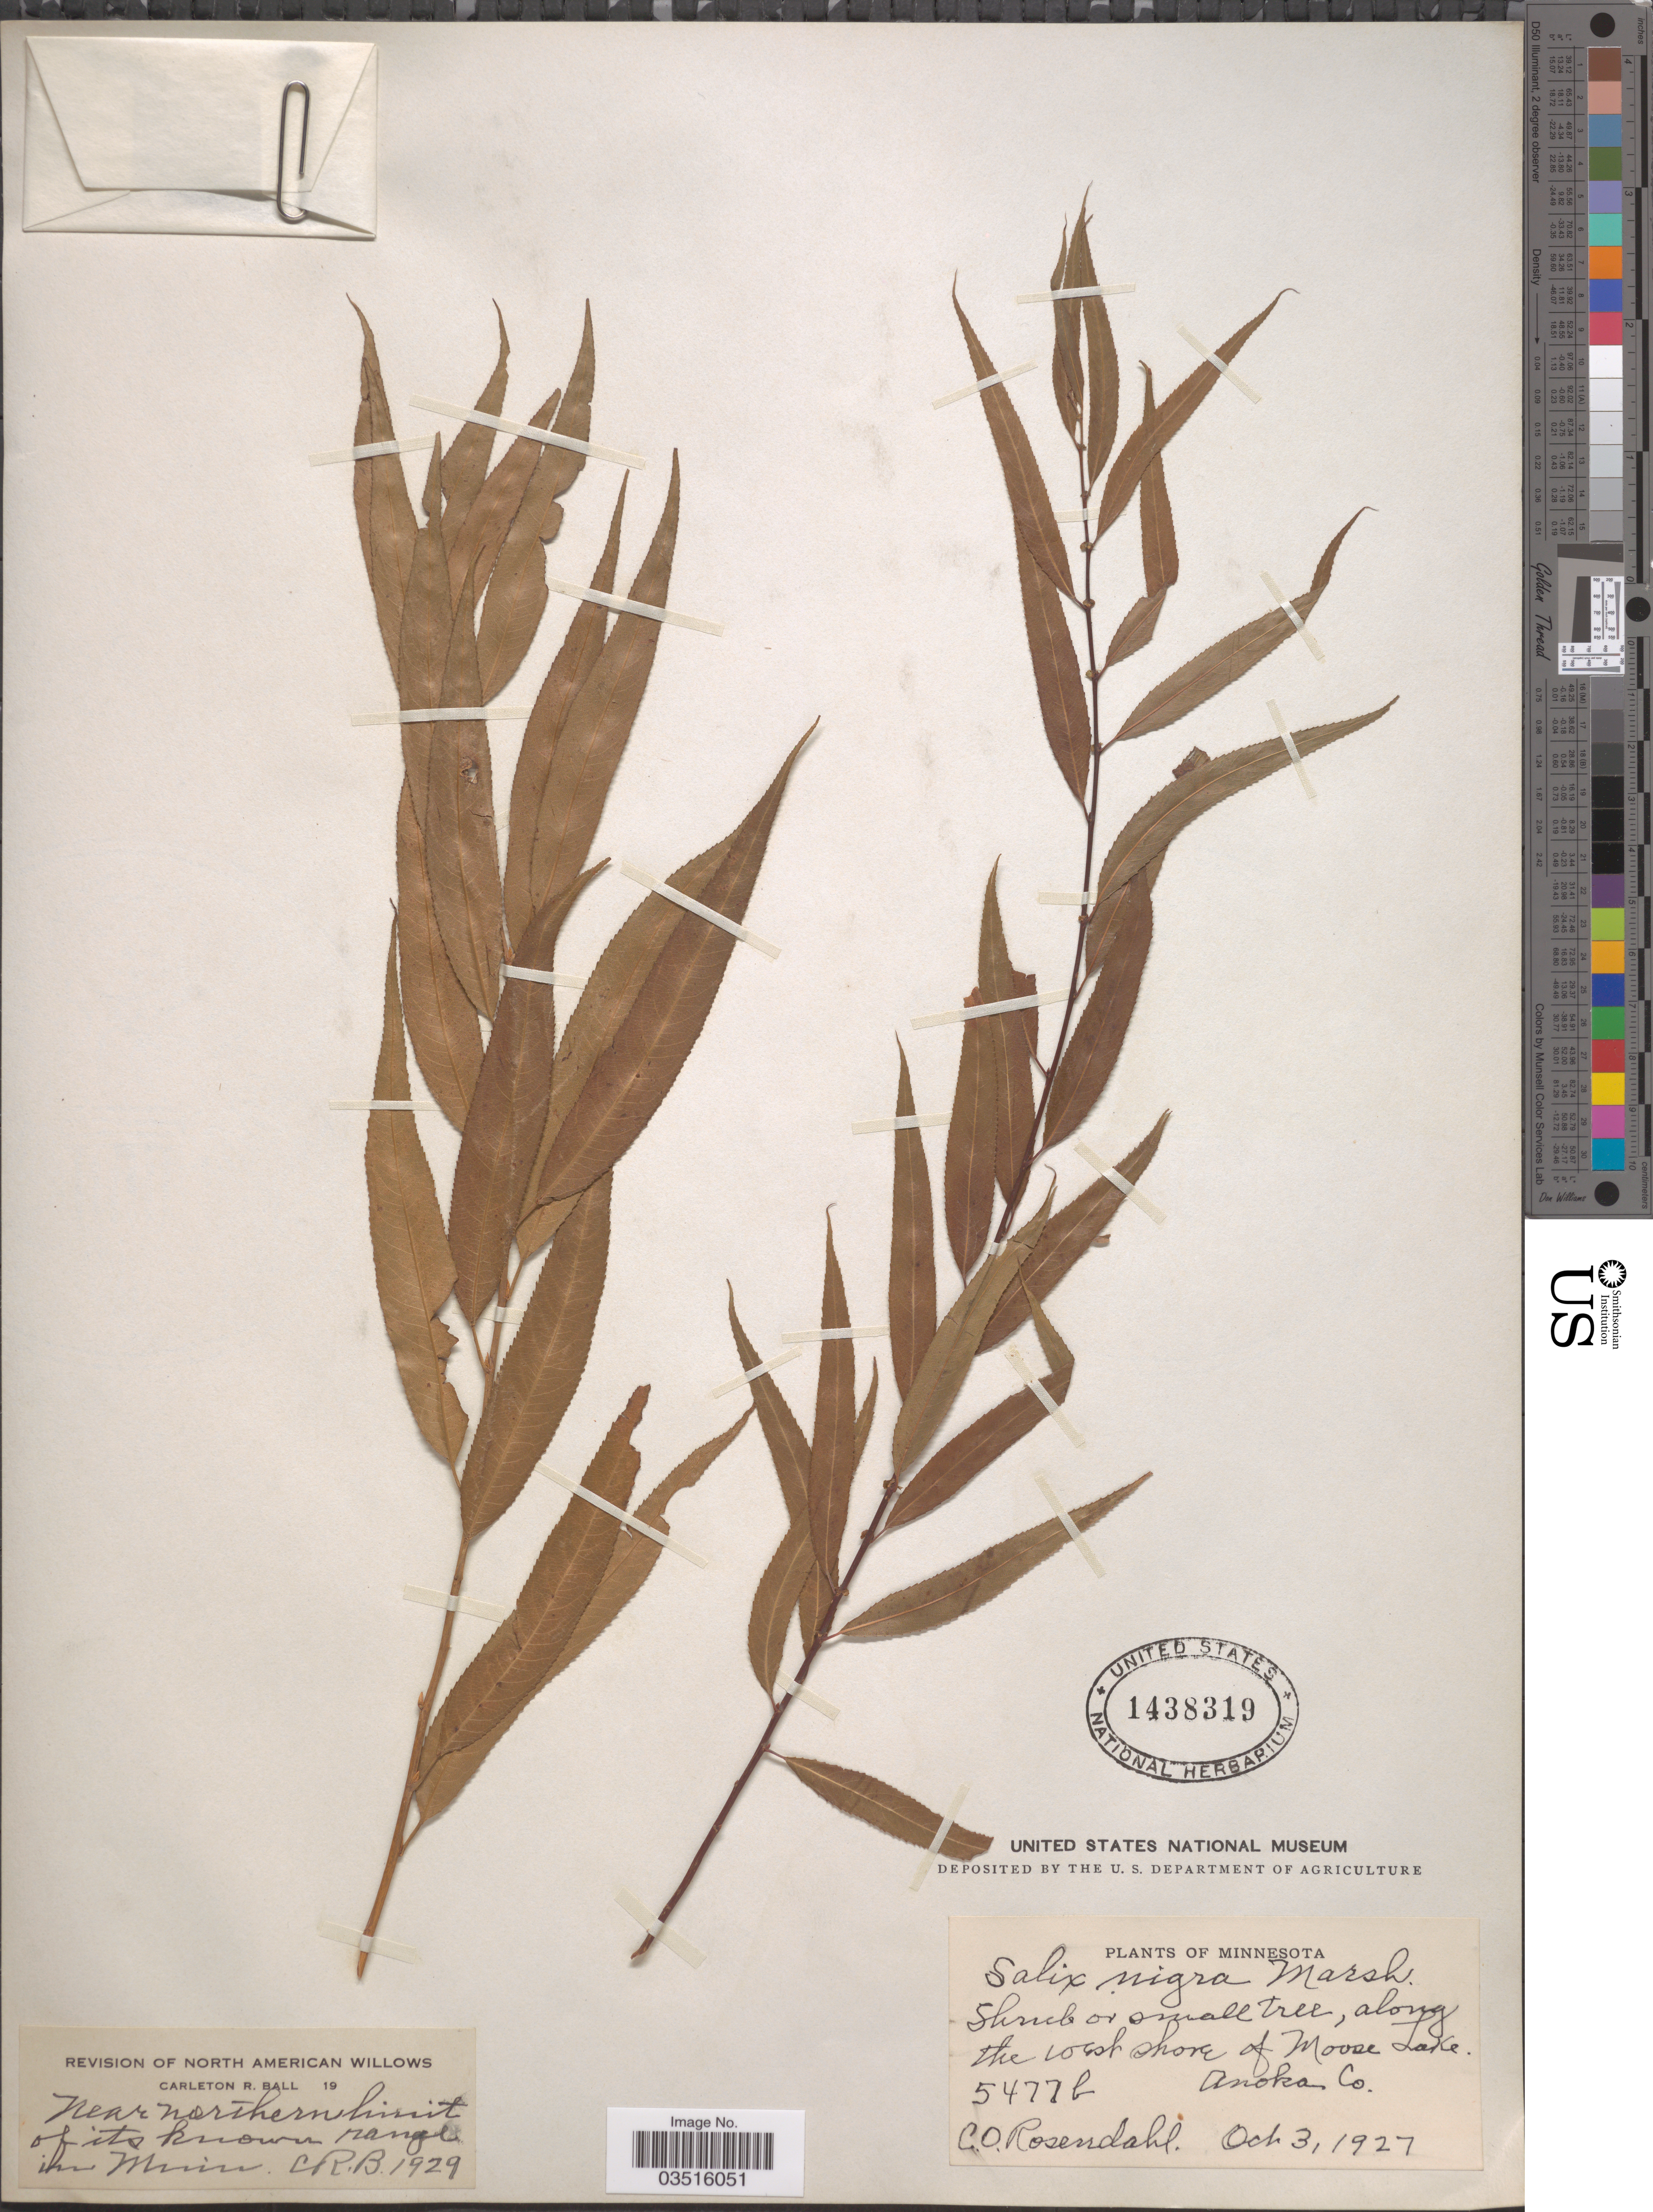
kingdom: Plantae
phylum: Tracheophyta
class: Magnoliopsida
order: Malpighiales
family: Salicaceae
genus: Salix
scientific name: Salix nigra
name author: Marshall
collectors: C. O. Rosendahl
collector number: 5477b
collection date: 1927-10-03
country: United States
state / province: Minnesota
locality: Near northern limit of its known range. Along the west shore of Moose Lake. Anoka Co.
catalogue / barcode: US 1438319